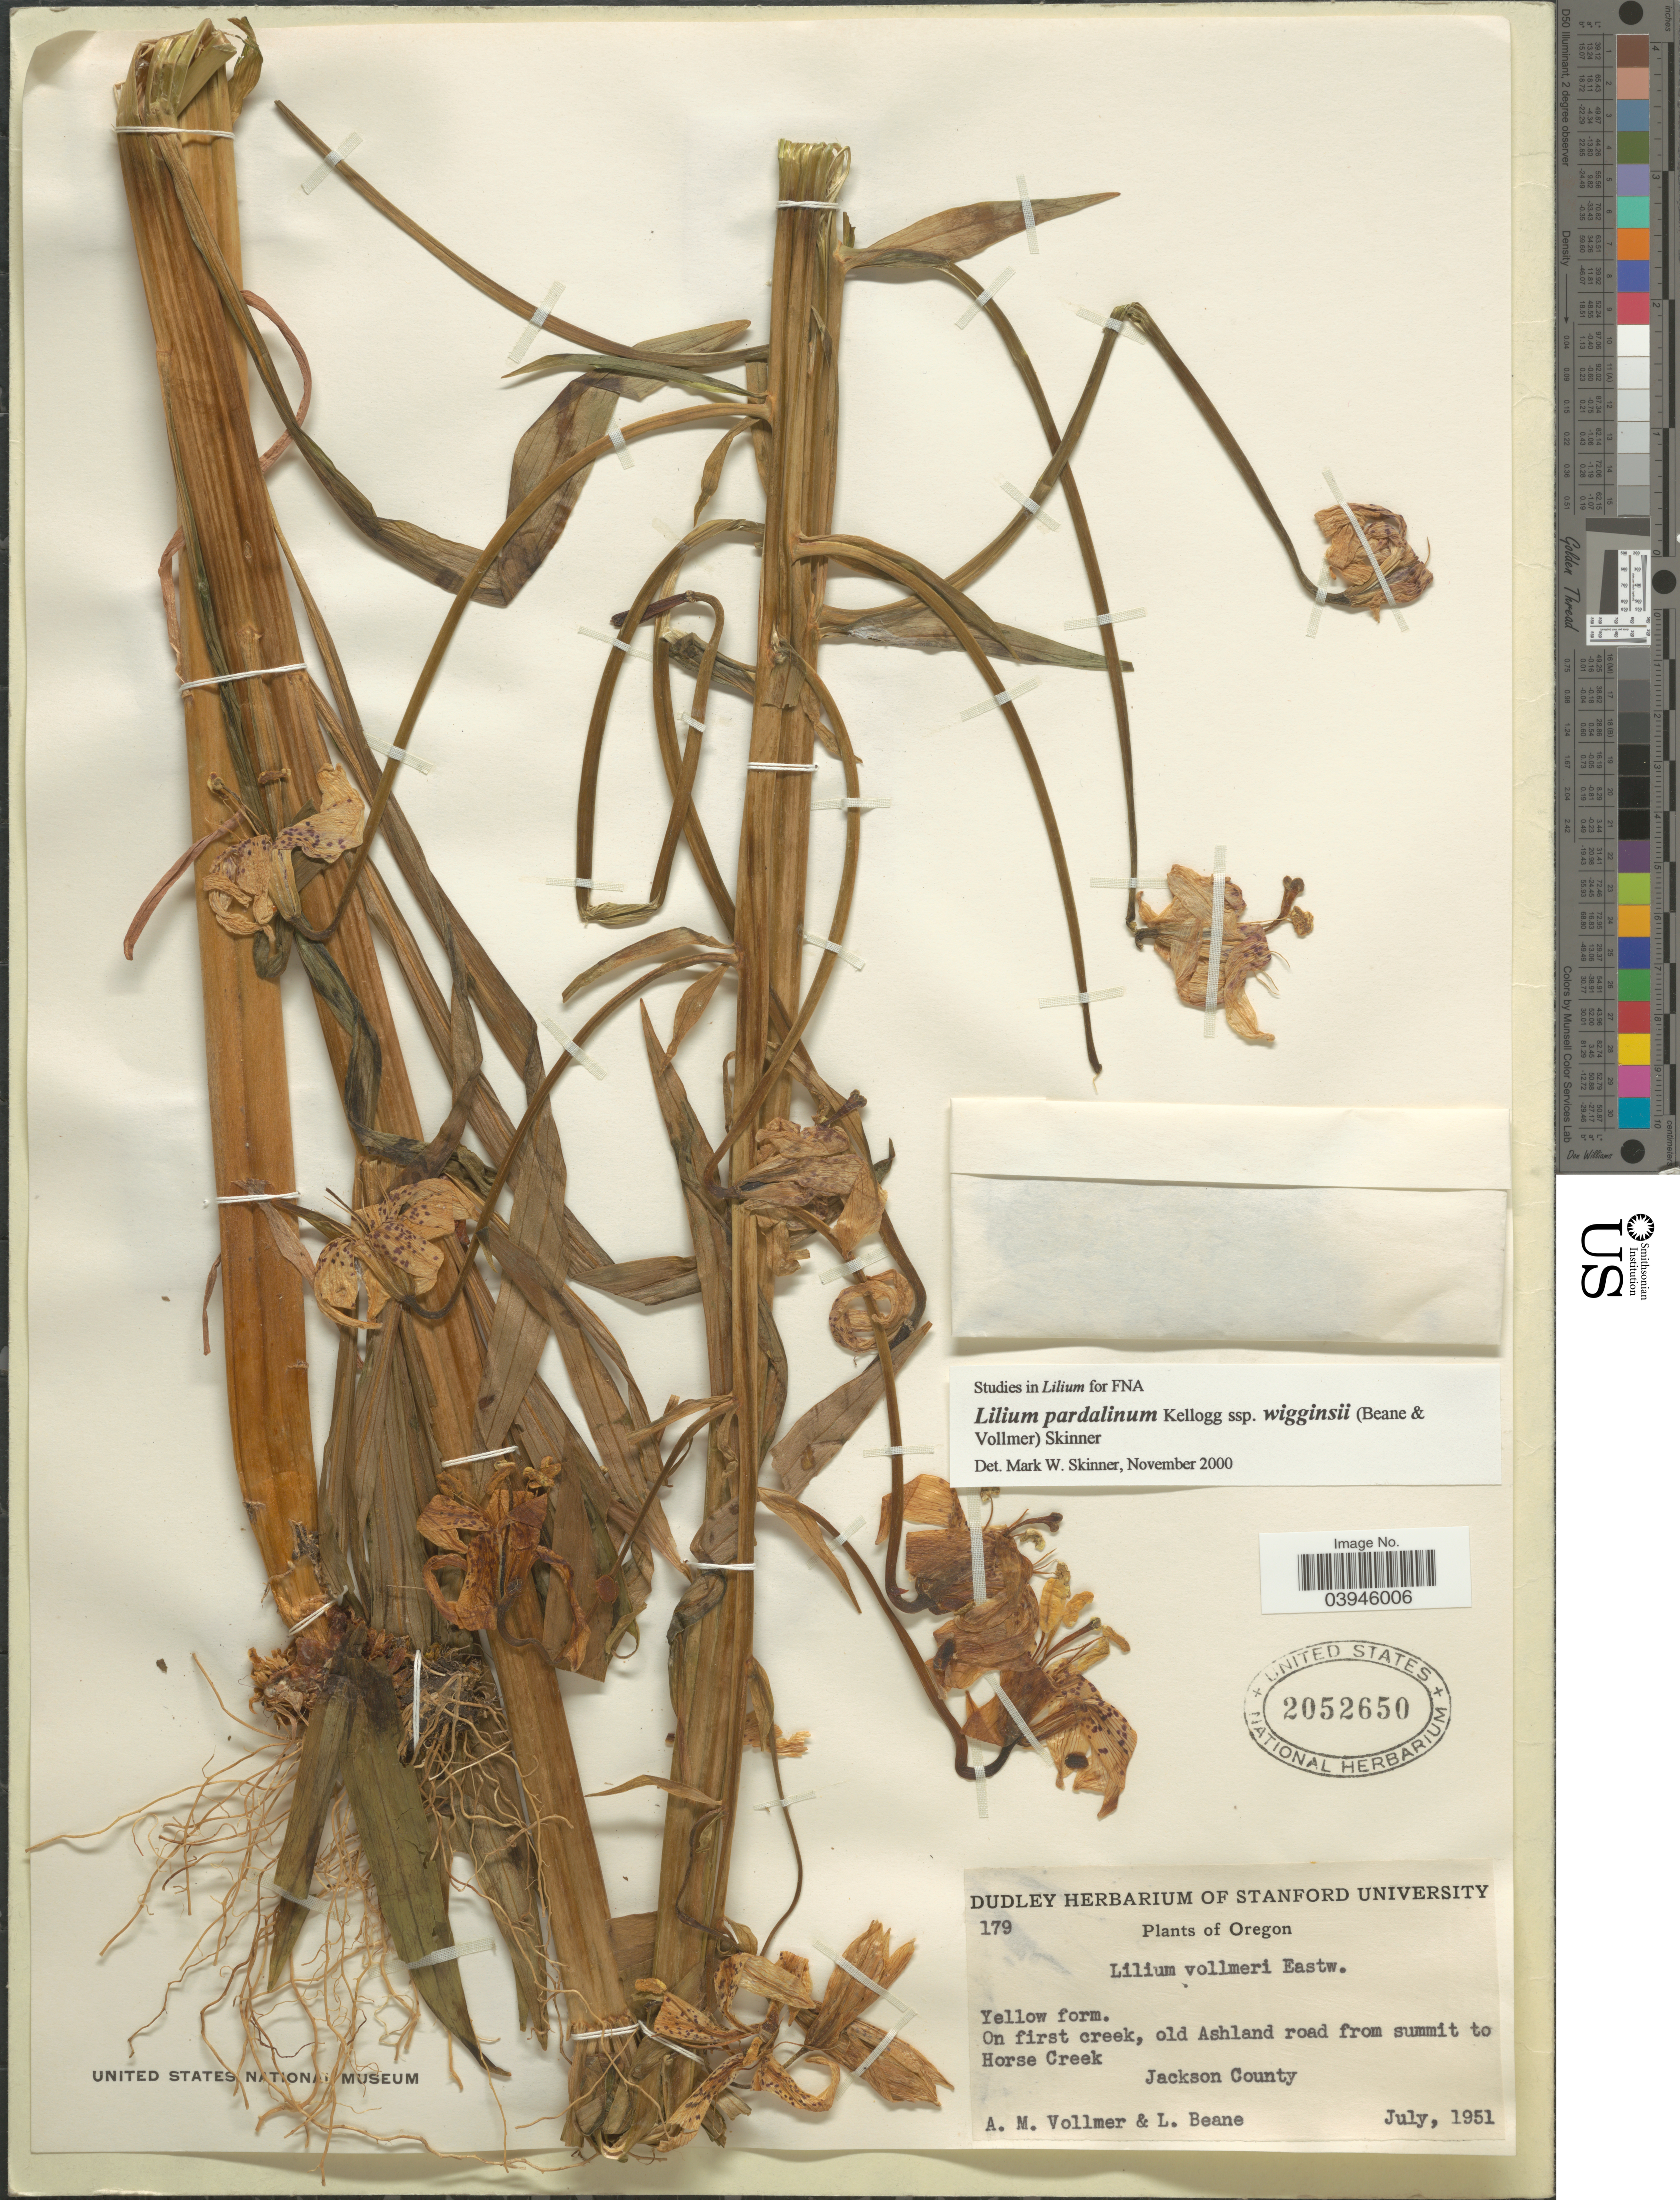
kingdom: Plantae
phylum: Tracheophyta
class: Liliopsida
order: Liliales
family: Liliaceae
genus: Lilium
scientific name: Lilium pardalinum subsp. wigginsii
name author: (Beane & Vollmer) M.W. Skinner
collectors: A. Vollmer & L. Beane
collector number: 179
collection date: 1951-07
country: United States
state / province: Oregon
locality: On first creek, old Ashland road from summit to Horse Creek. Jackson County.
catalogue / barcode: US 2052650